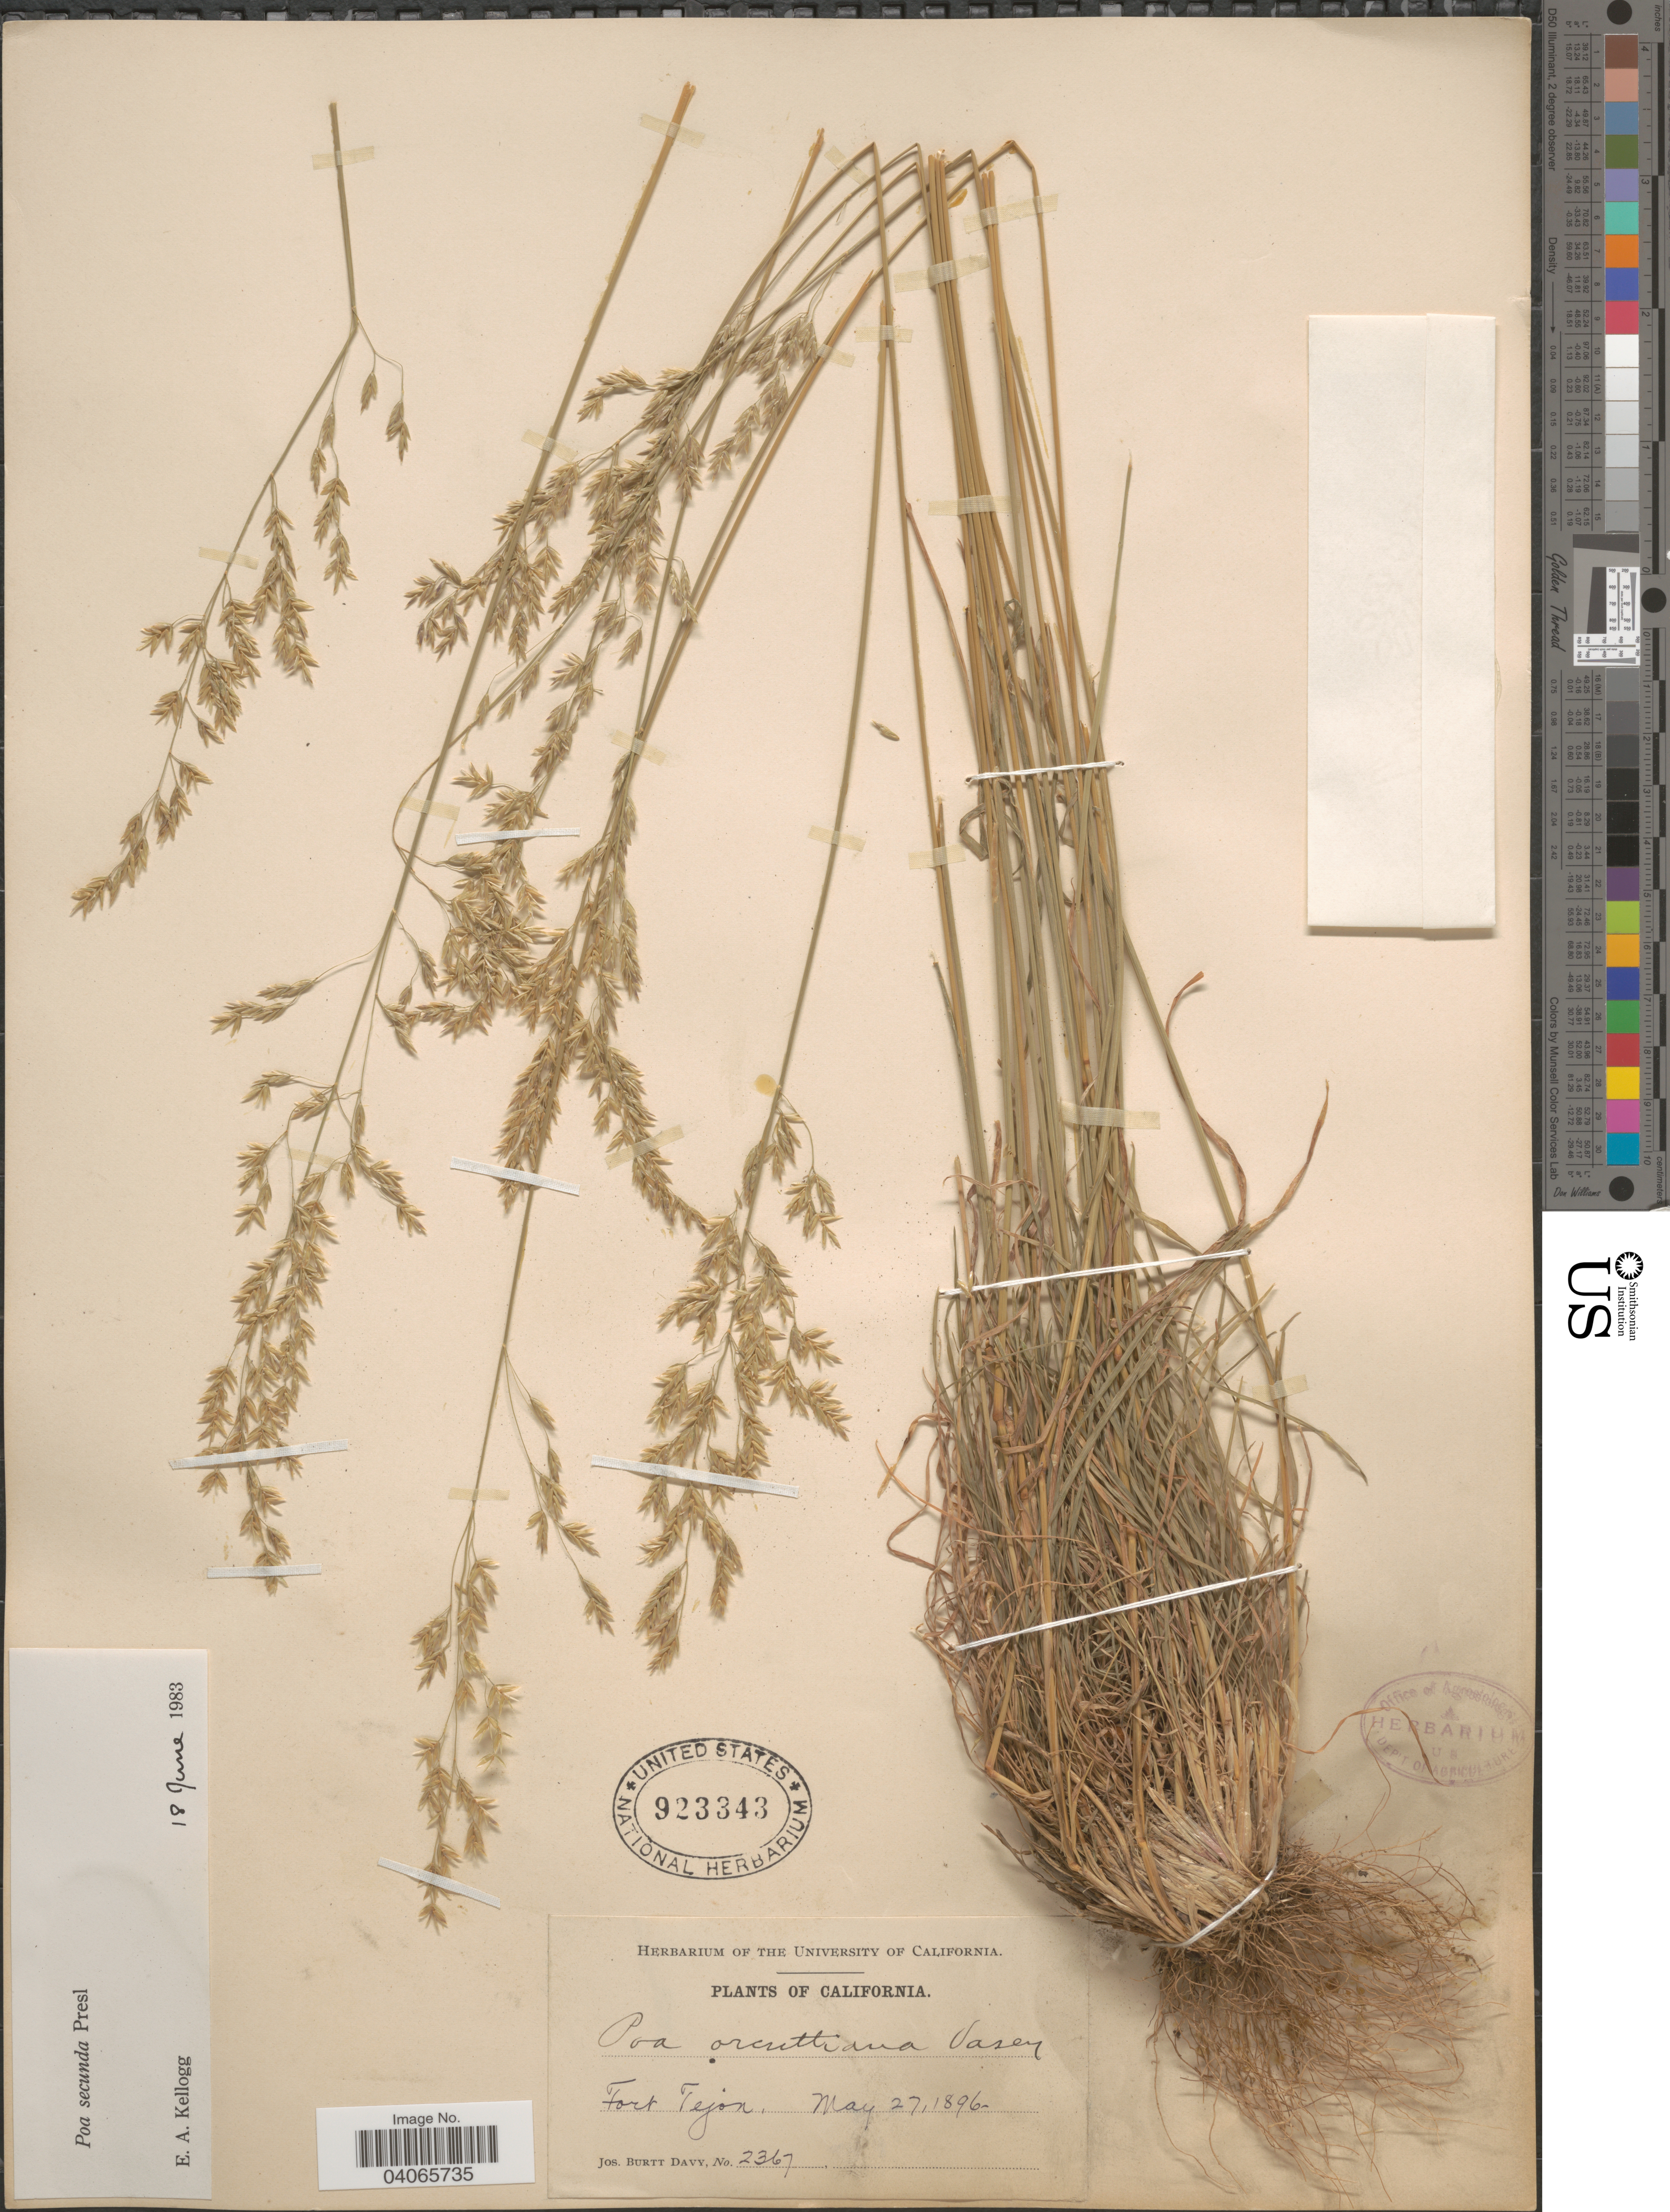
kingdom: Plantae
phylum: Tracheophyta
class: Liliopsida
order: Poales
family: Poaceae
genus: Poa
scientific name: Poa secunda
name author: J. Presl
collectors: J. Burtt Davy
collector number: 2367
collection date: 1896-05-27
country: United States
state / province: California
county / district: Kern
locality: Fort Tejon.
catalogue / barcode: US 923343